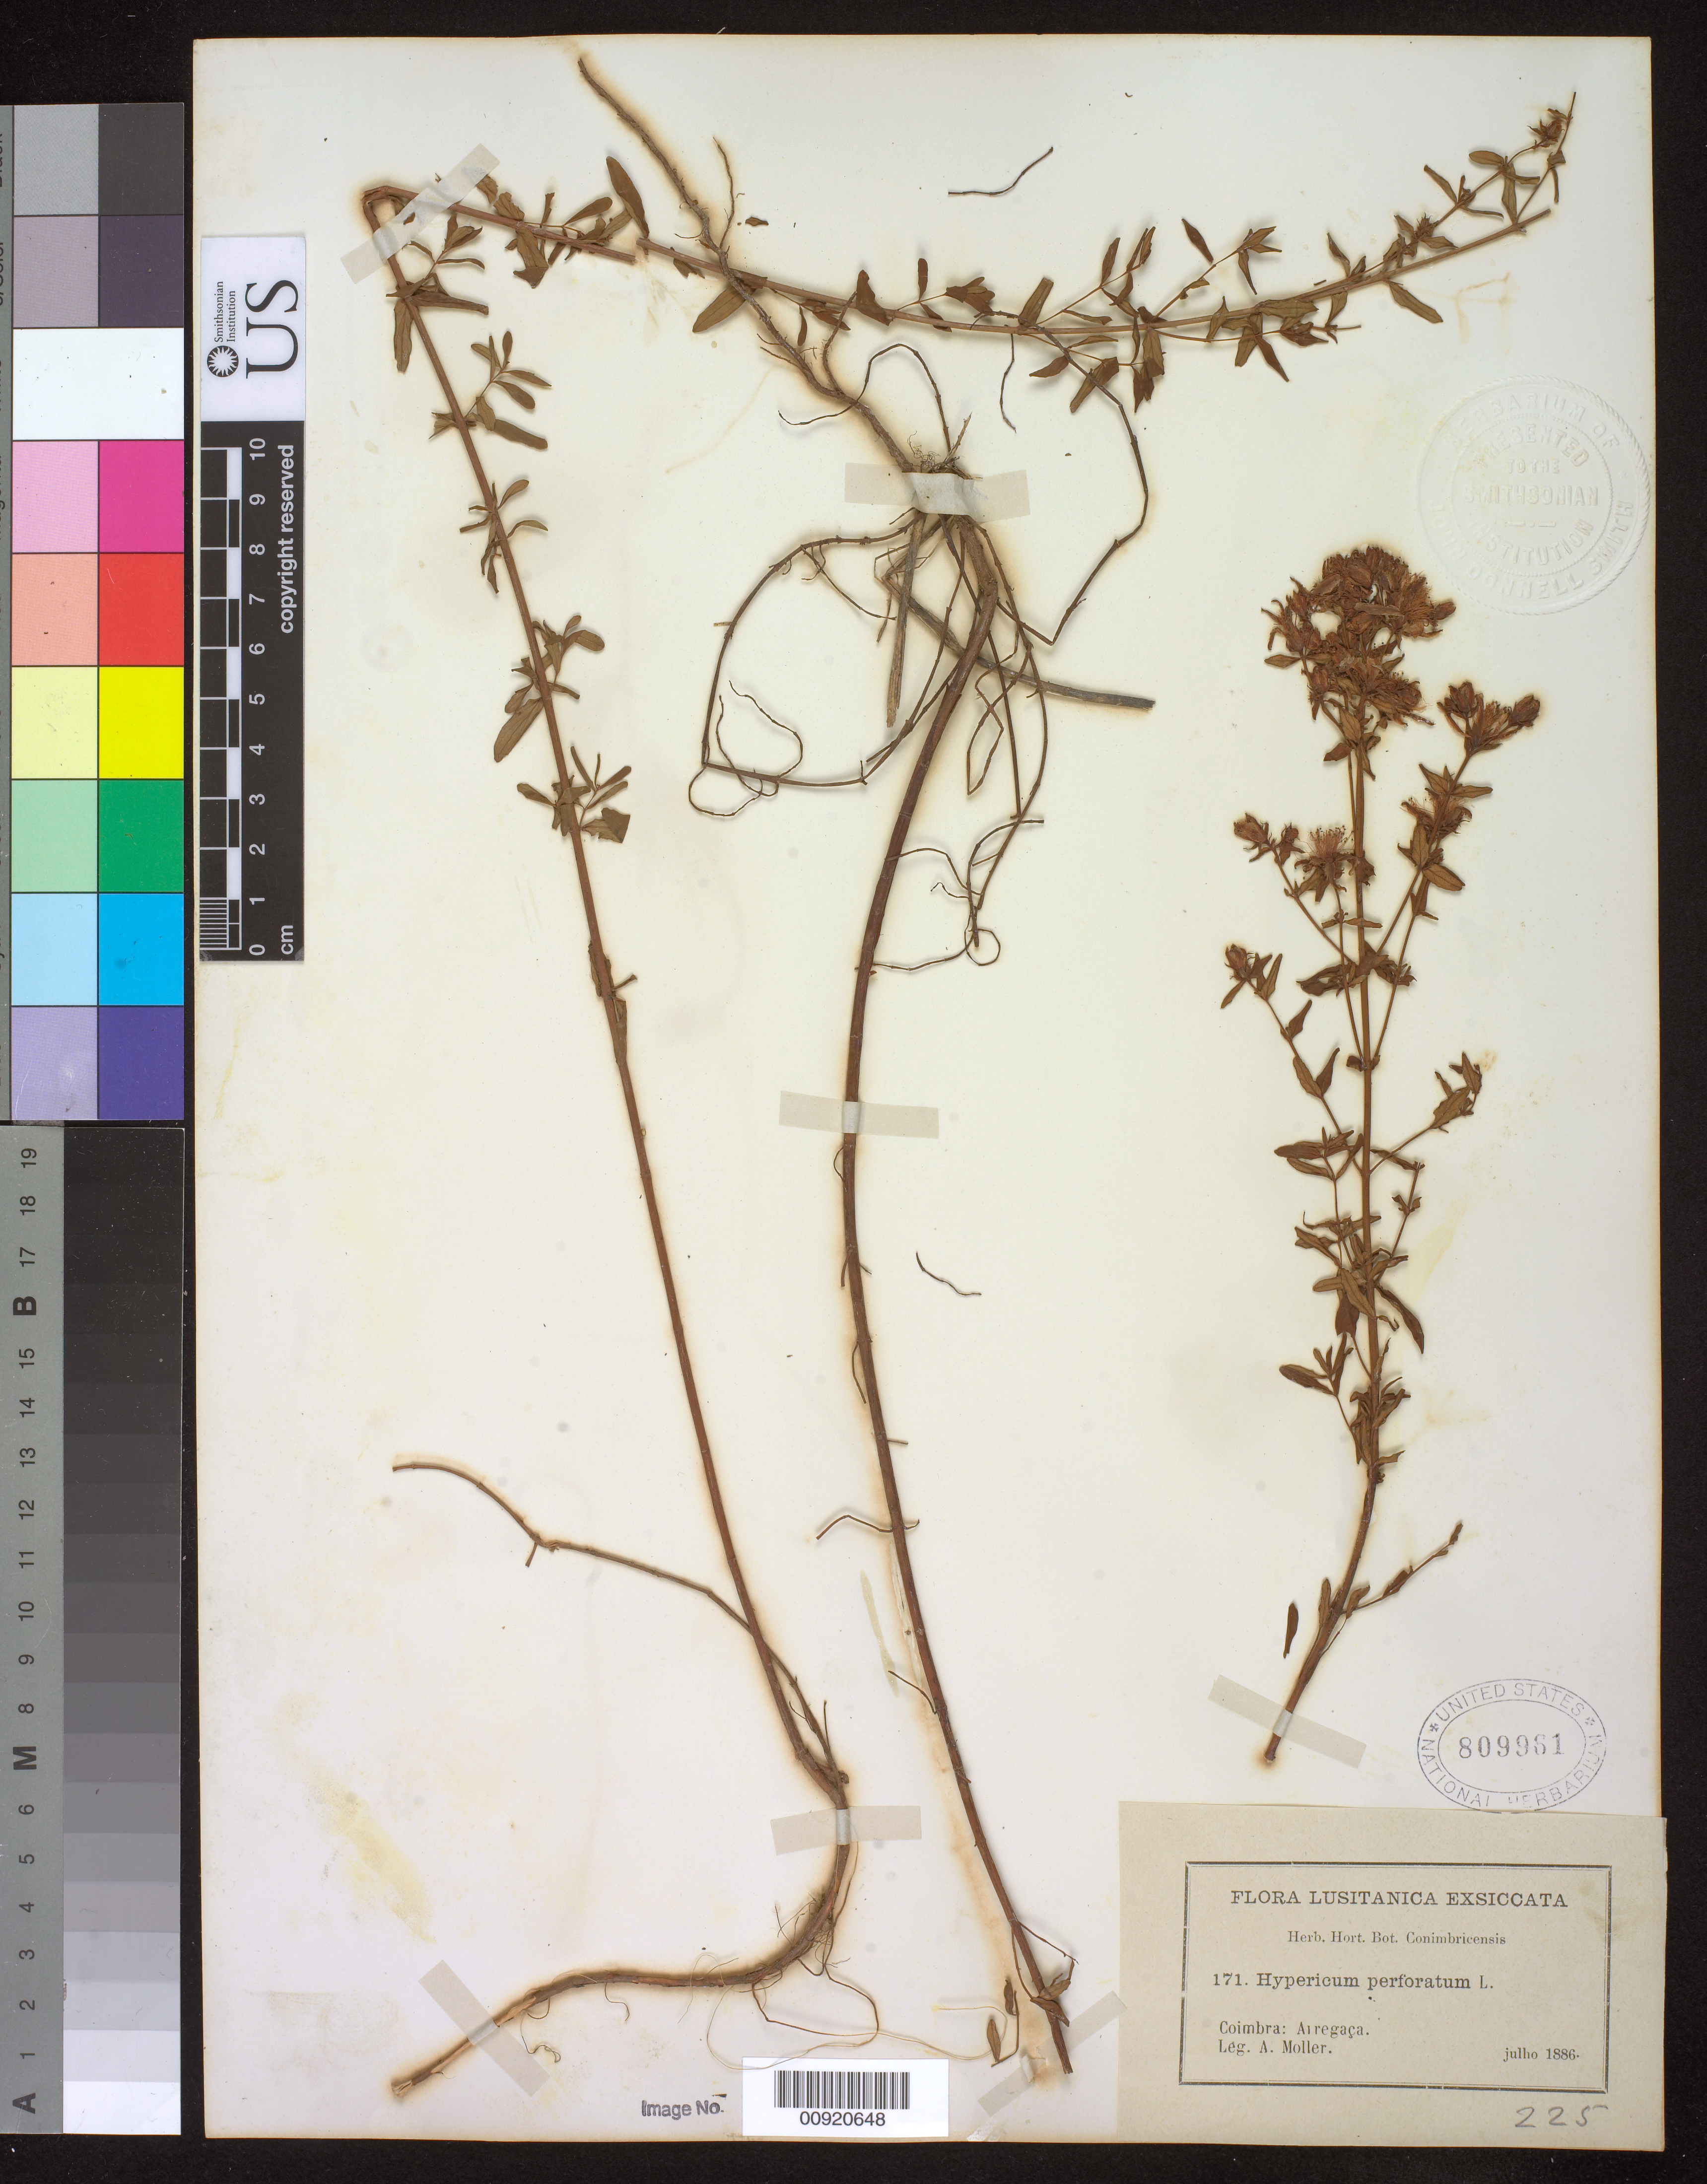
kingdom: Plantae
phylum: Tracheophyta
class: Magnoliopsida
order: Malpighiales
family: Hypericaceae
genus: Hypericum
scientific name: Hypericum perforatum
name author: L.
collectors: A. Moller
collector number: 171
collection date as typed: Jul 1886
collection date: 1886-07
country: Portugal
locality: Coimbra: Arregaca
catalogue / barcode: US 809961